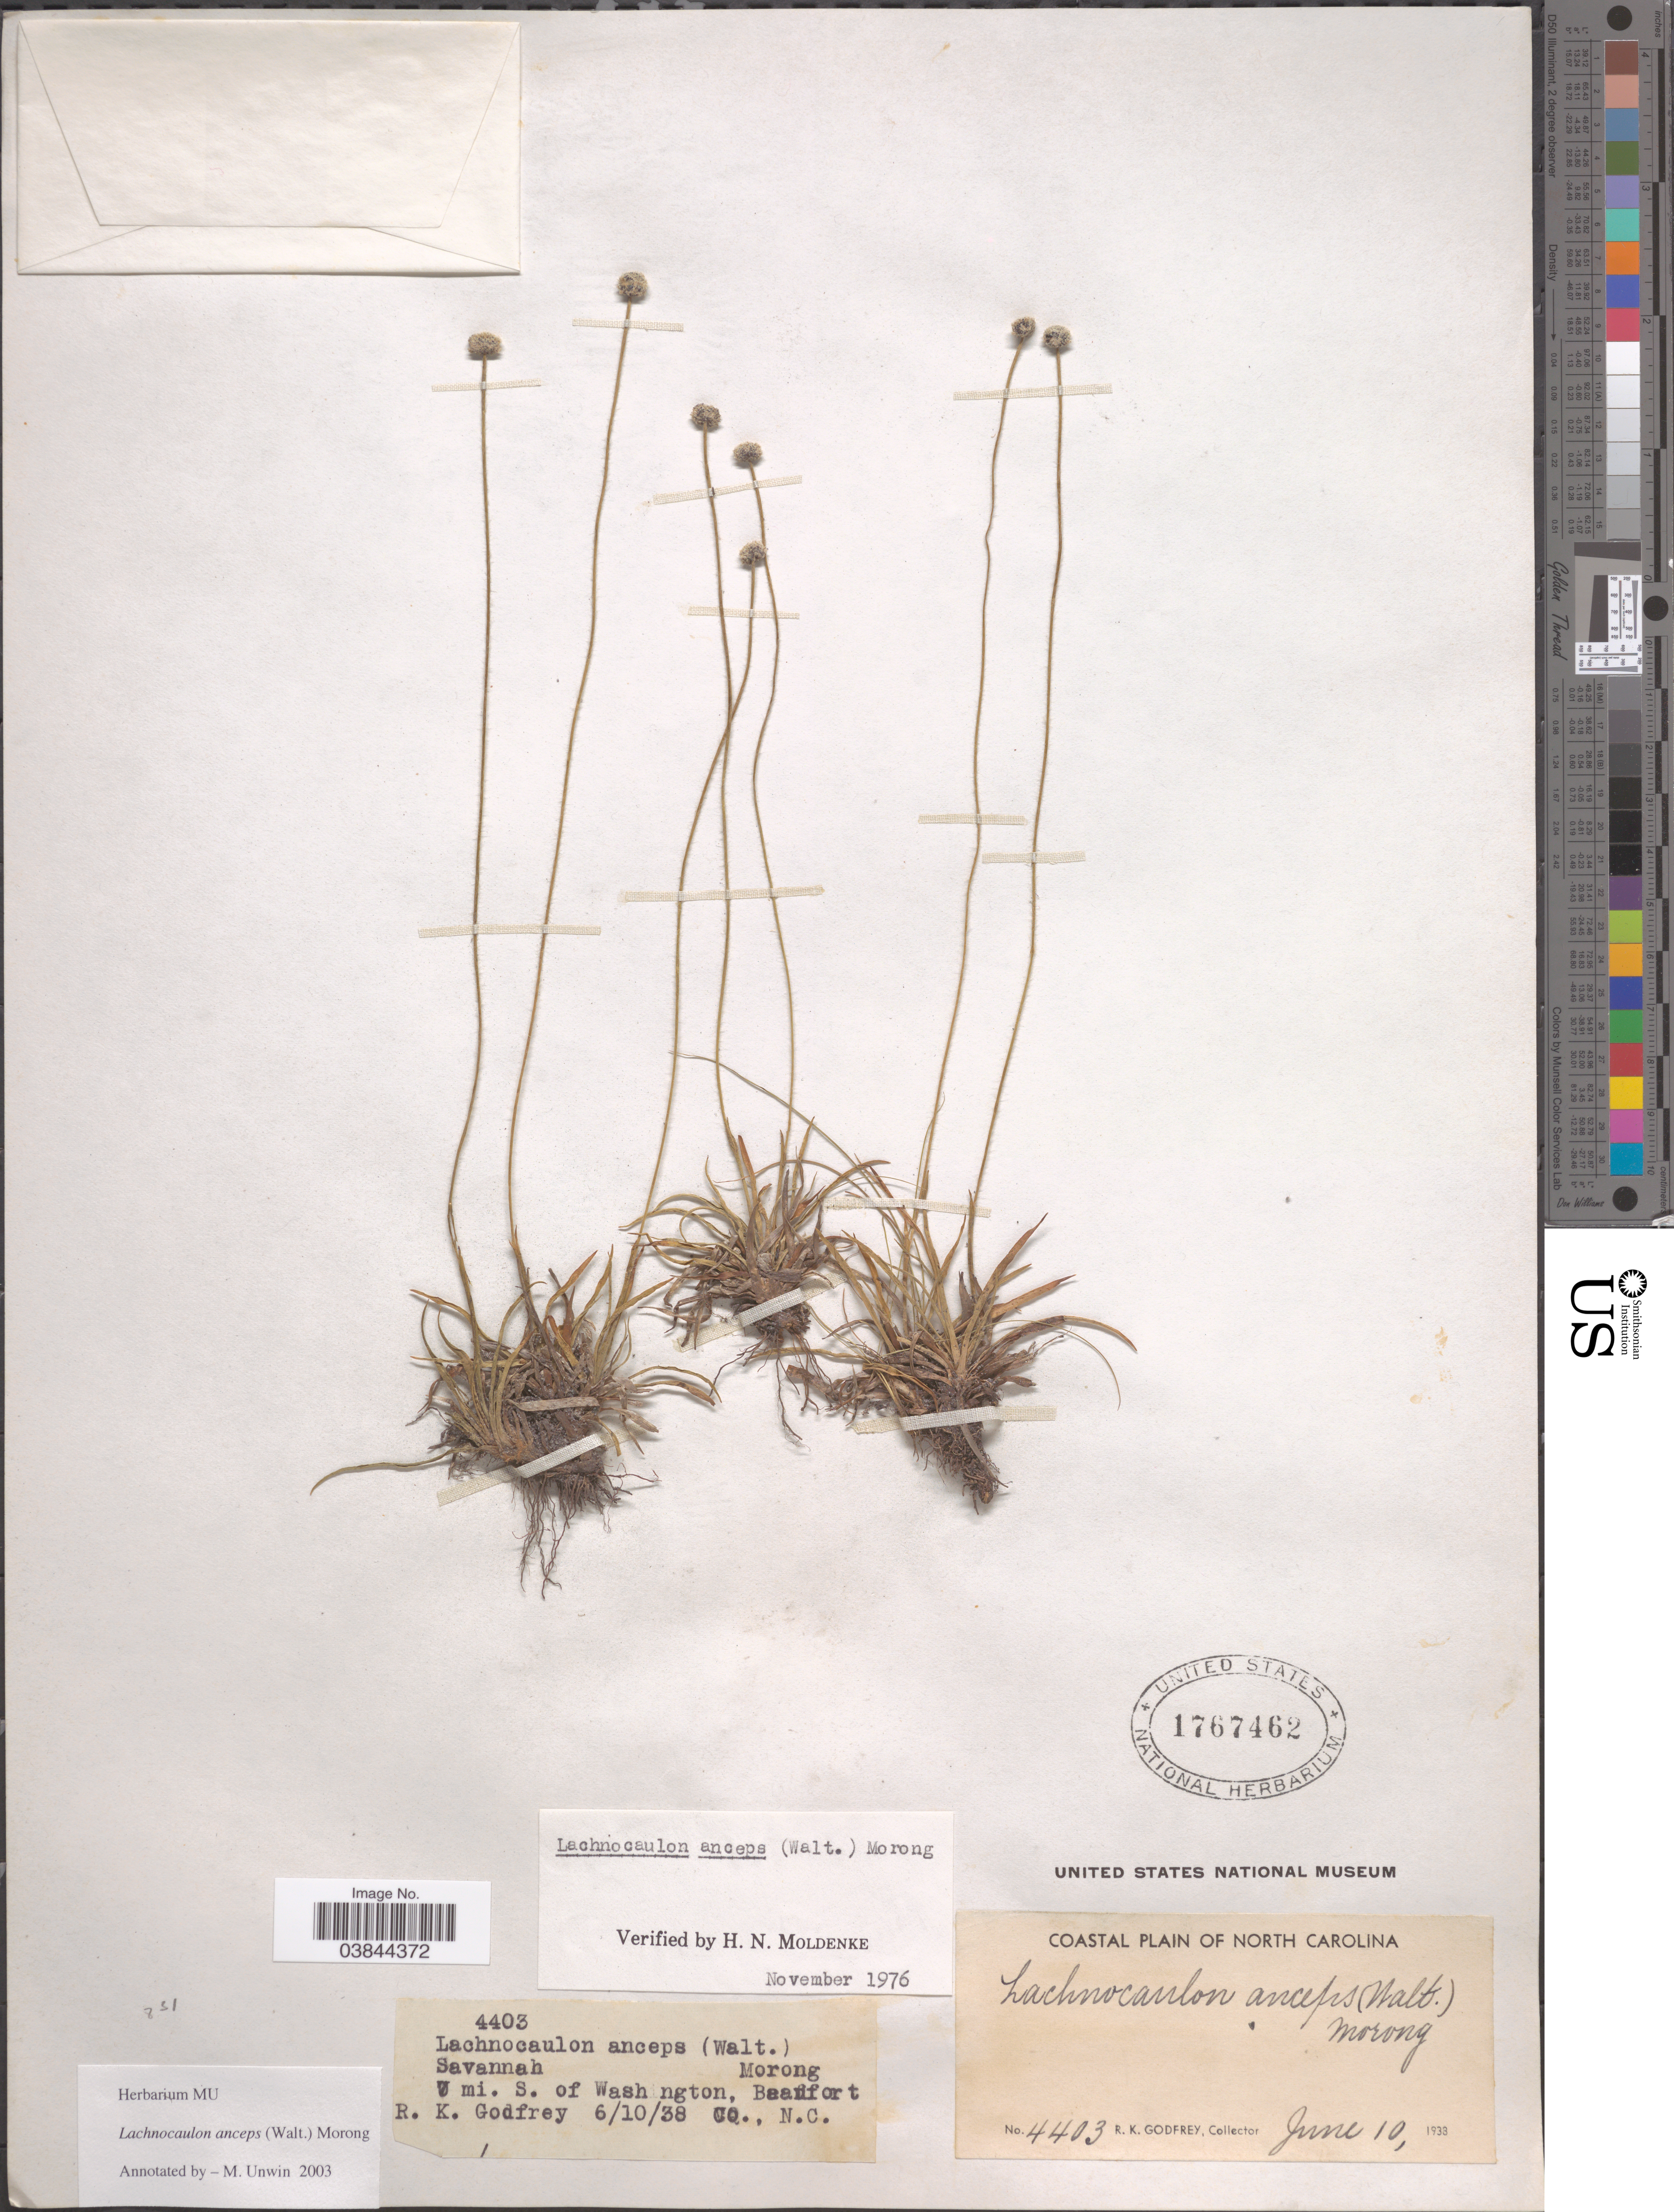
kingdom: Plantae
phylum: Tracheophyta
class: Liliopsida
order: Poales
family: Eriocaulaceae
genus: Lachnocaulon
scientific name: Lachnocaulon anceps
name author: (Walter) Morong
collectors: R. K. Godfrey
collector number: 4403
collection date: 1938-06-10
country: United States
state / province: North Carolina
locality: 7 mi. S. of Washington, Bearfort Co. Coastal Plain of North Carolina.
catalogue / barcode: US 1767462